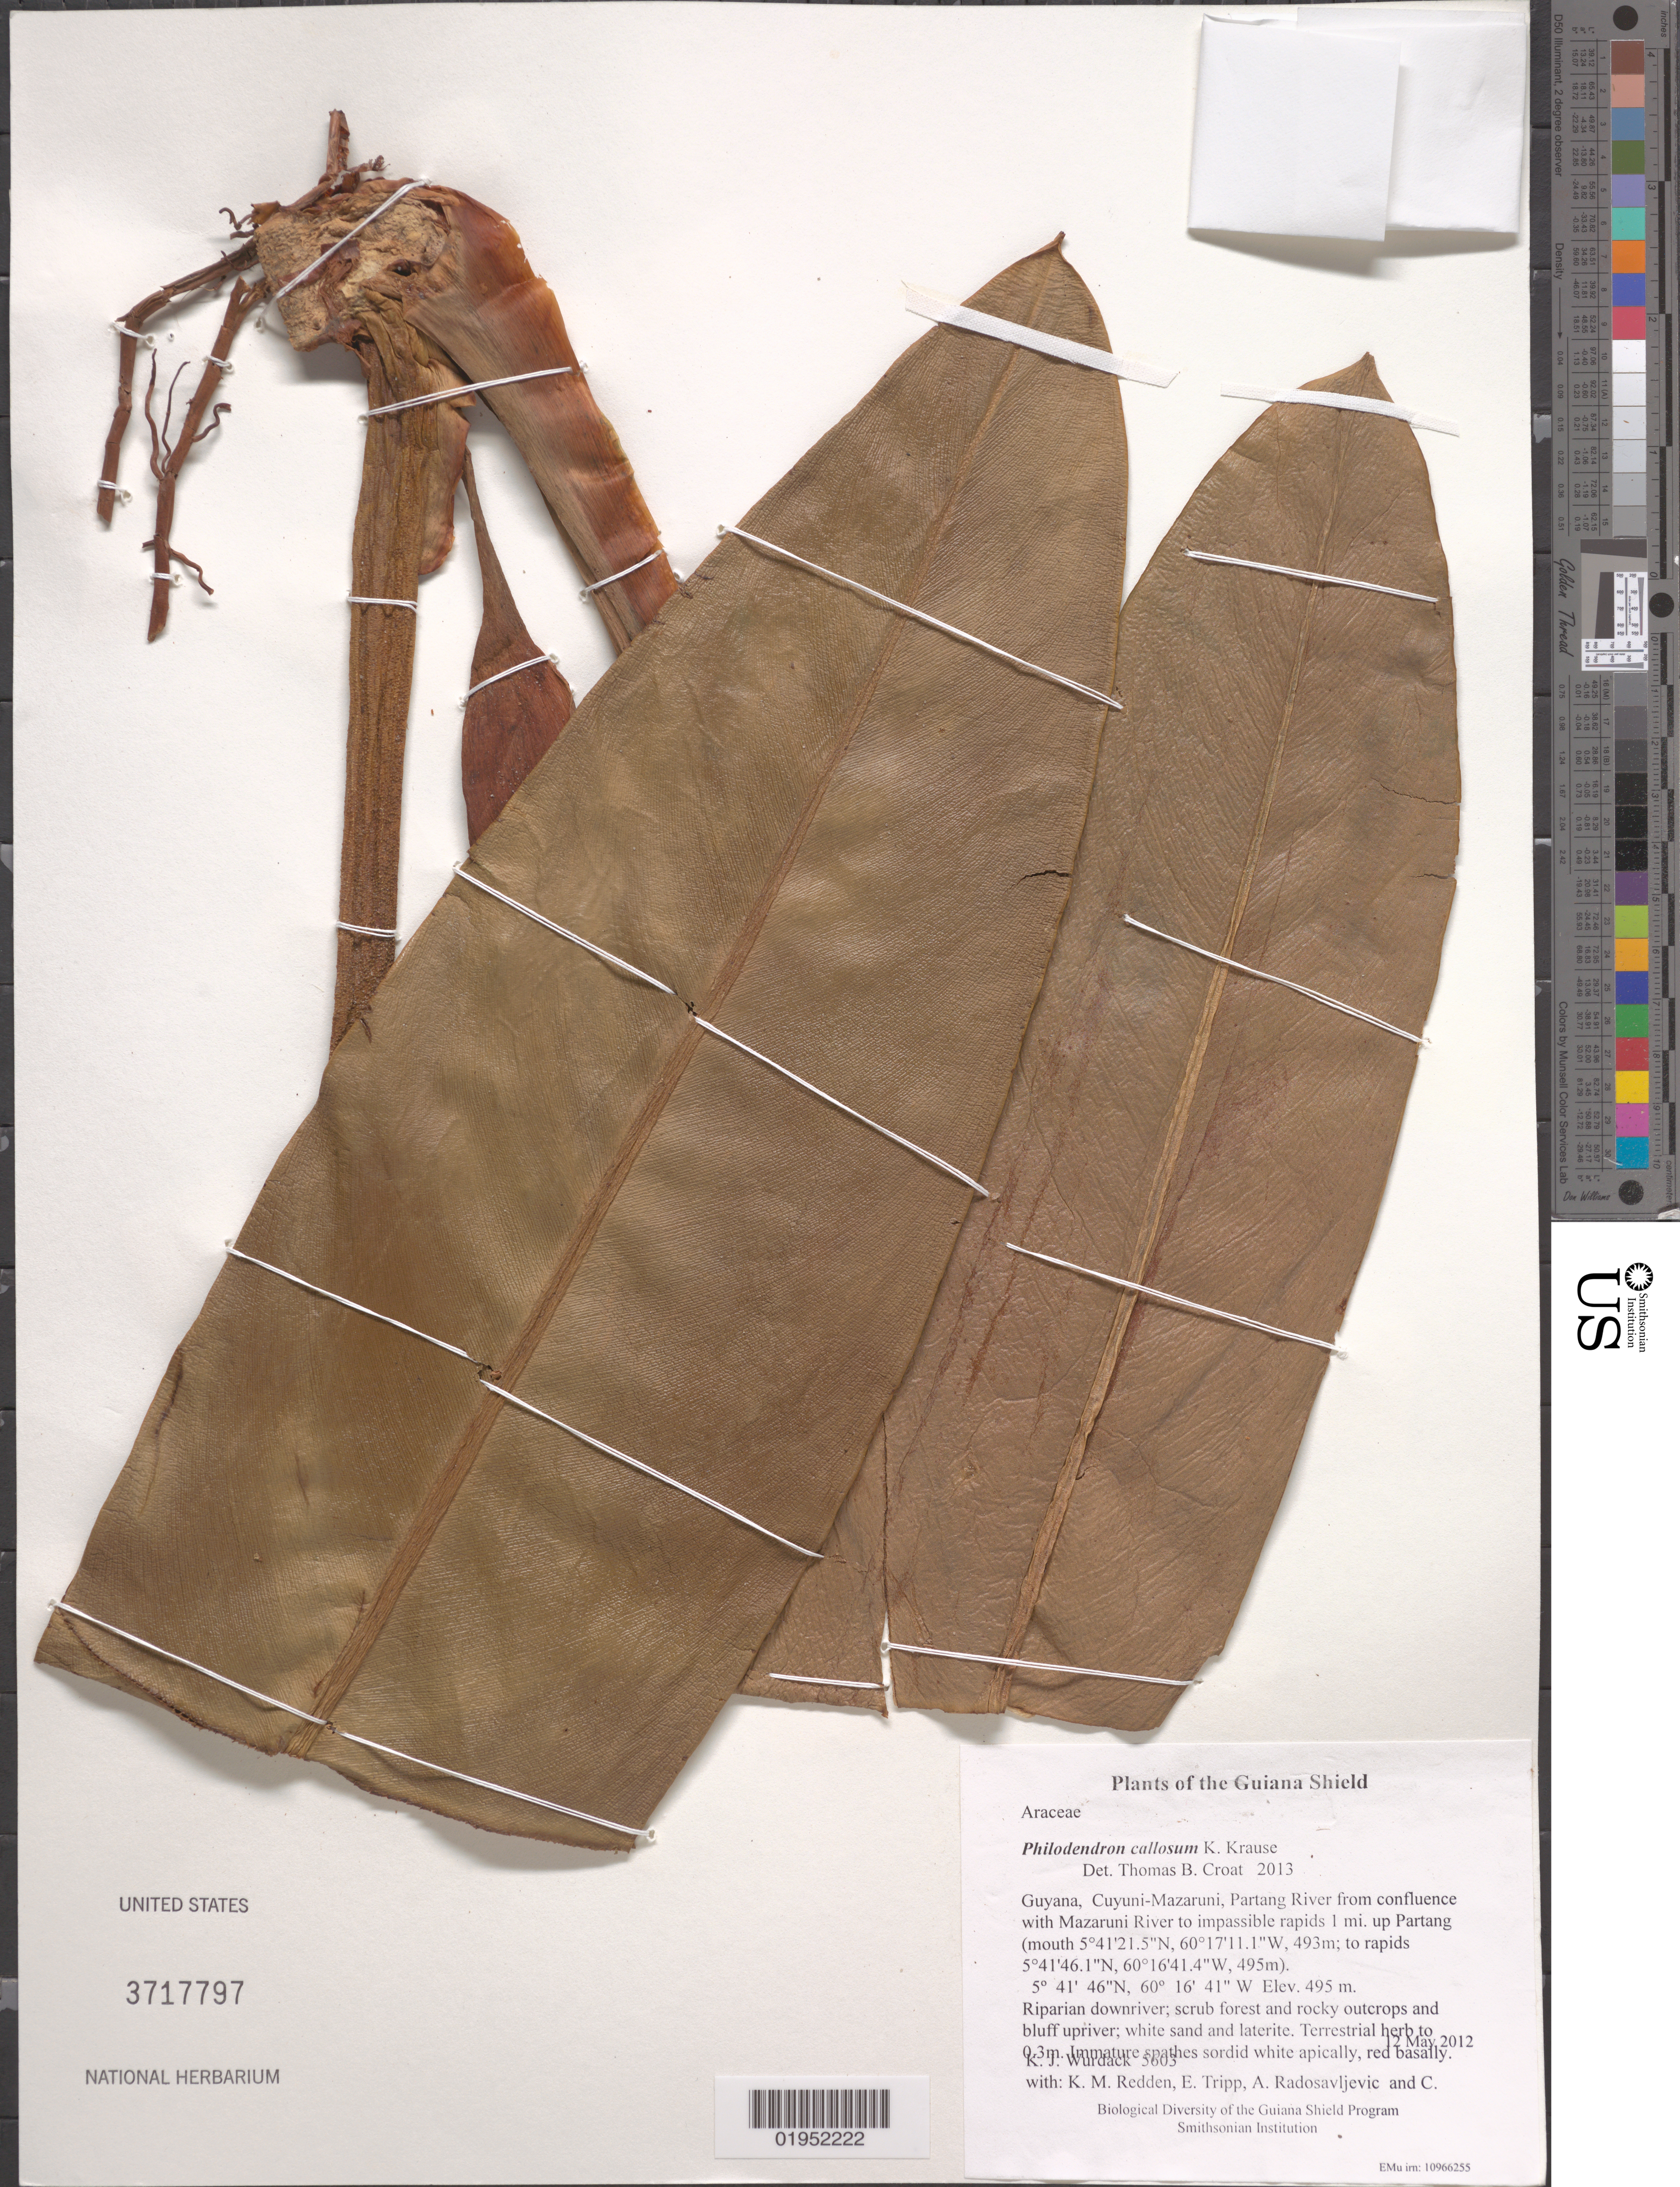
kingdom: Plantae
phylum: Tracheophyta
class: Liliopsida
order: Alismatales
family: Araceae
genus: Philodendron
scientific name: Philodendron callosum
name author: K. Krause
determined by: Croat, Thomas B., Missouri Botanical Garden (MO)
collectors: K. Wurdack, K. M. Redden, E. Tripp, A. Radosavljevic & C. Jacobis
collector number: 5603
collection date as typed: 12 May 2012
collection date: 2012-05-12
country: Guyana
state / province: Cuyuni-Mazaruni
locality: Partang River from confluence with Mazaruni River to impassible rapids 1 mi. up Partang (mouth 5°41'21.5"N, 60°17'11.1"W, 493m; to rapids 5°41'46.1"N, 60°16'41.4"W, 495m)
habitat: Riparian downriver; scrub forest and rocky outcrops and bluff upriver; white sand and laterite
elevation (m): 495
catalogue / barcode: US 3717797